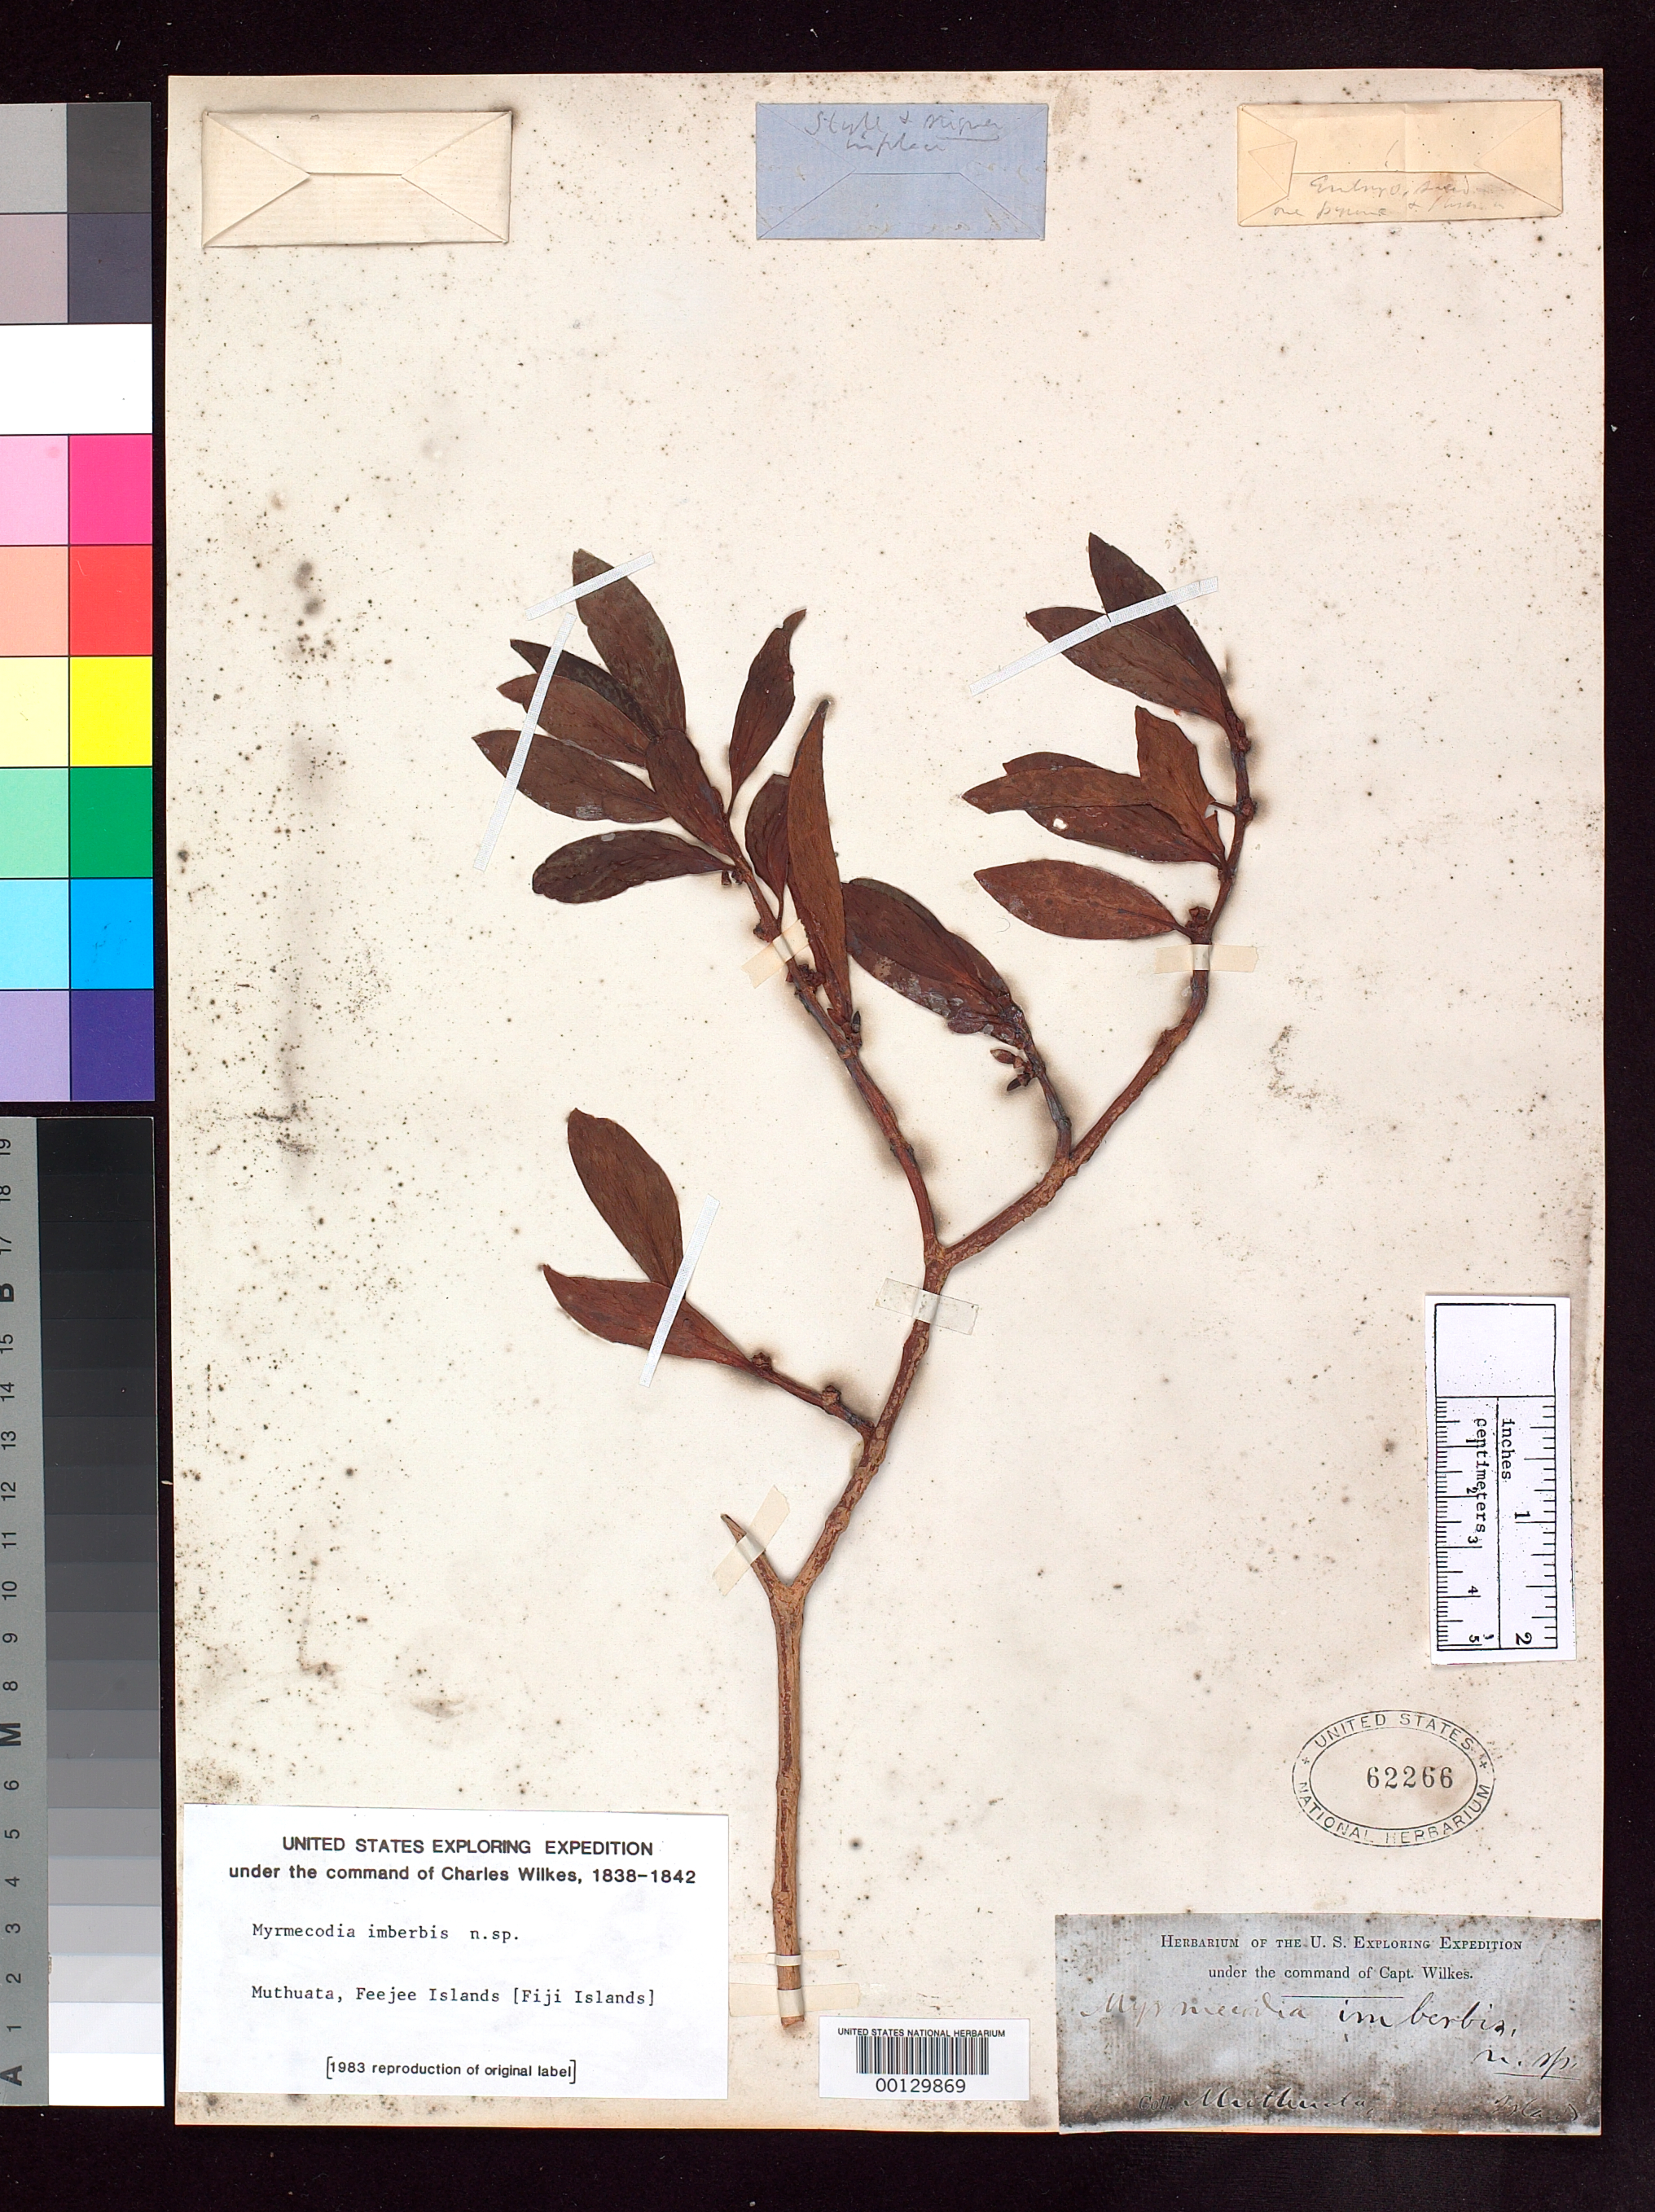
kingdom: Plantae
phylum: Tracheophyta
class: Magnoliopsida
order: Gentianales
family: Rubiaceae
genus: Myrmecodia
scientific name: Myrmecodia imberbis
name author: A. Gray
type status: Type Collection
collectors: Wilkes Explor. Exped.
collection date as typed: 1838 to -- --- 1842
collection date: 1838/1842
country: Fiji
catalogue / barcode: US 62266